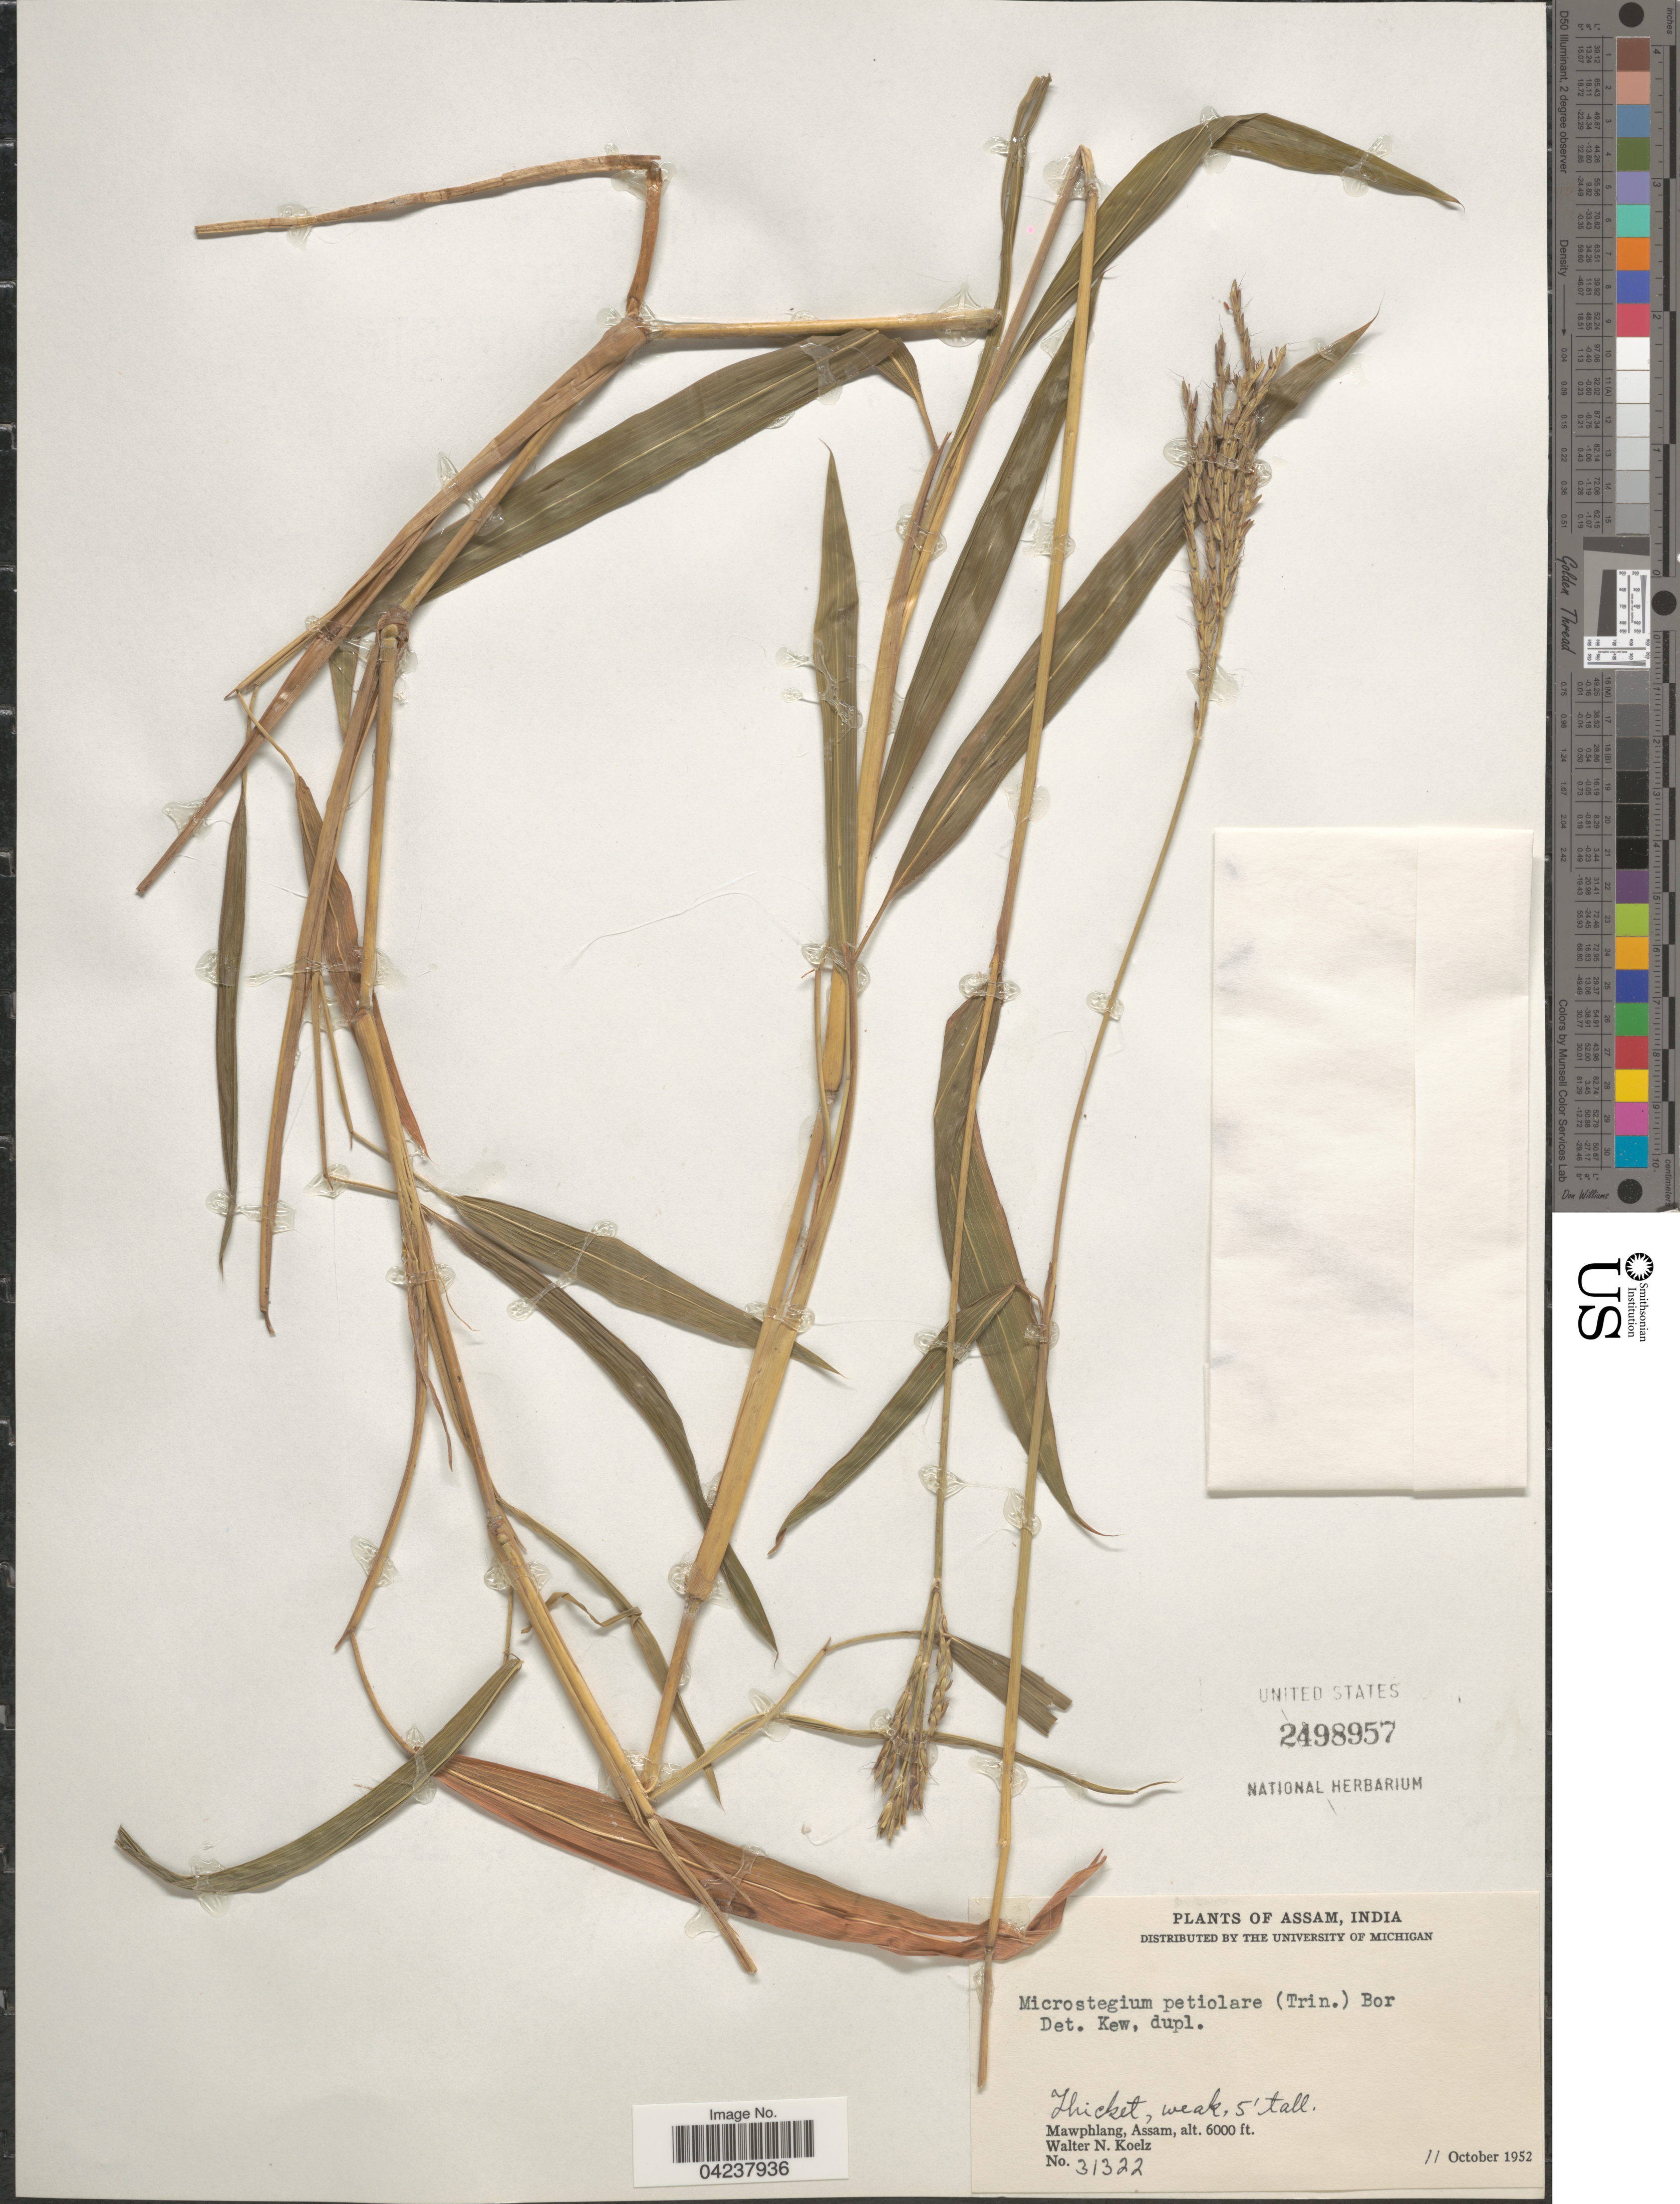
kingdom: Plantae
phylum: Tracheophyta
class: Liliopsida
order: Poales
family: Poaceae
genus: Microstegium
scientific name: Microstegium petiolare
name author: (Trin.) Bor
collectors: W. N. Koelz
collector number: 31322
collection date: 1952-10-11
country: India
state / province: Assam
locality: Mawphlang.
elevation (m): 1829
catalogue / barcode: US 2498957